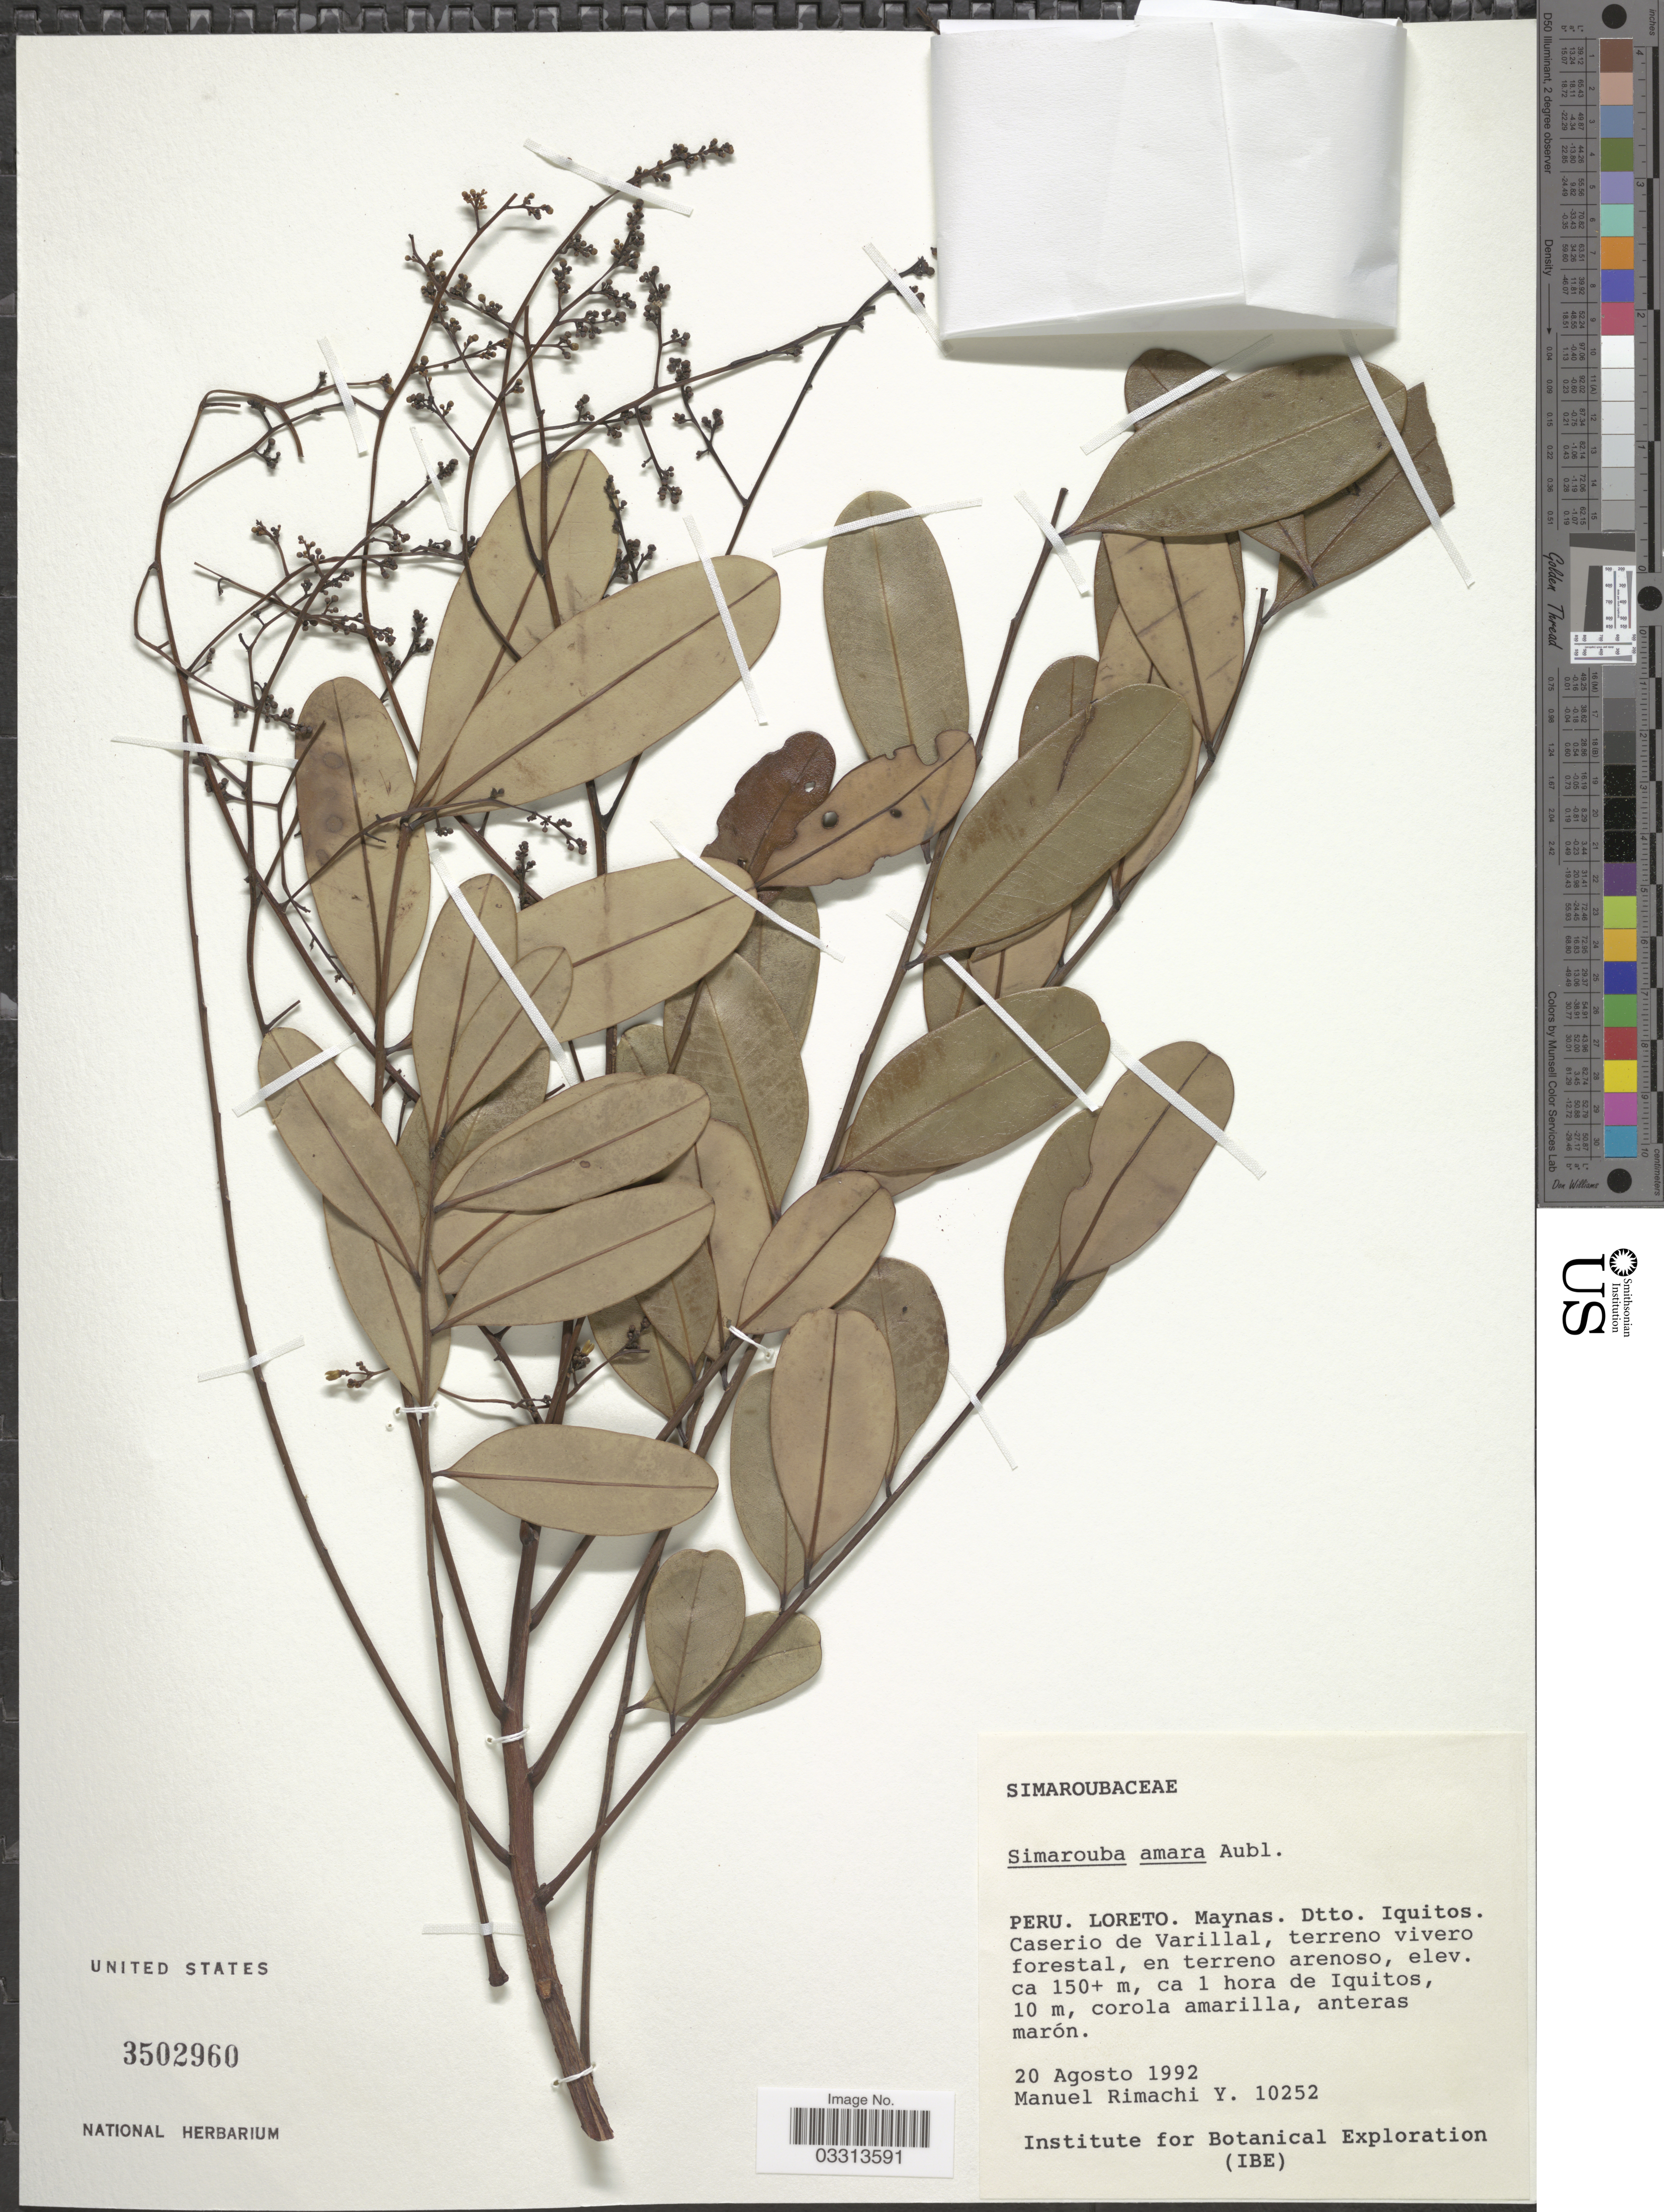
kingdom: Plantae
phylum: Tracheophyta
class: Magnoliopsida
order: Sapindales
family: Simaroubaceae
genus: Simarouba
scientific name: Simarouba amara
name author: Aubl.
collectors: M. Rimachi Y.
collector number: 10252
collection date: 1992-08-20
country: Peru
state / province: Loreto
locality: Maynas. Dtto. Iquitos. Caserio de Varillal.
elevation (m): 150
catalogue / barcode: US 3502960